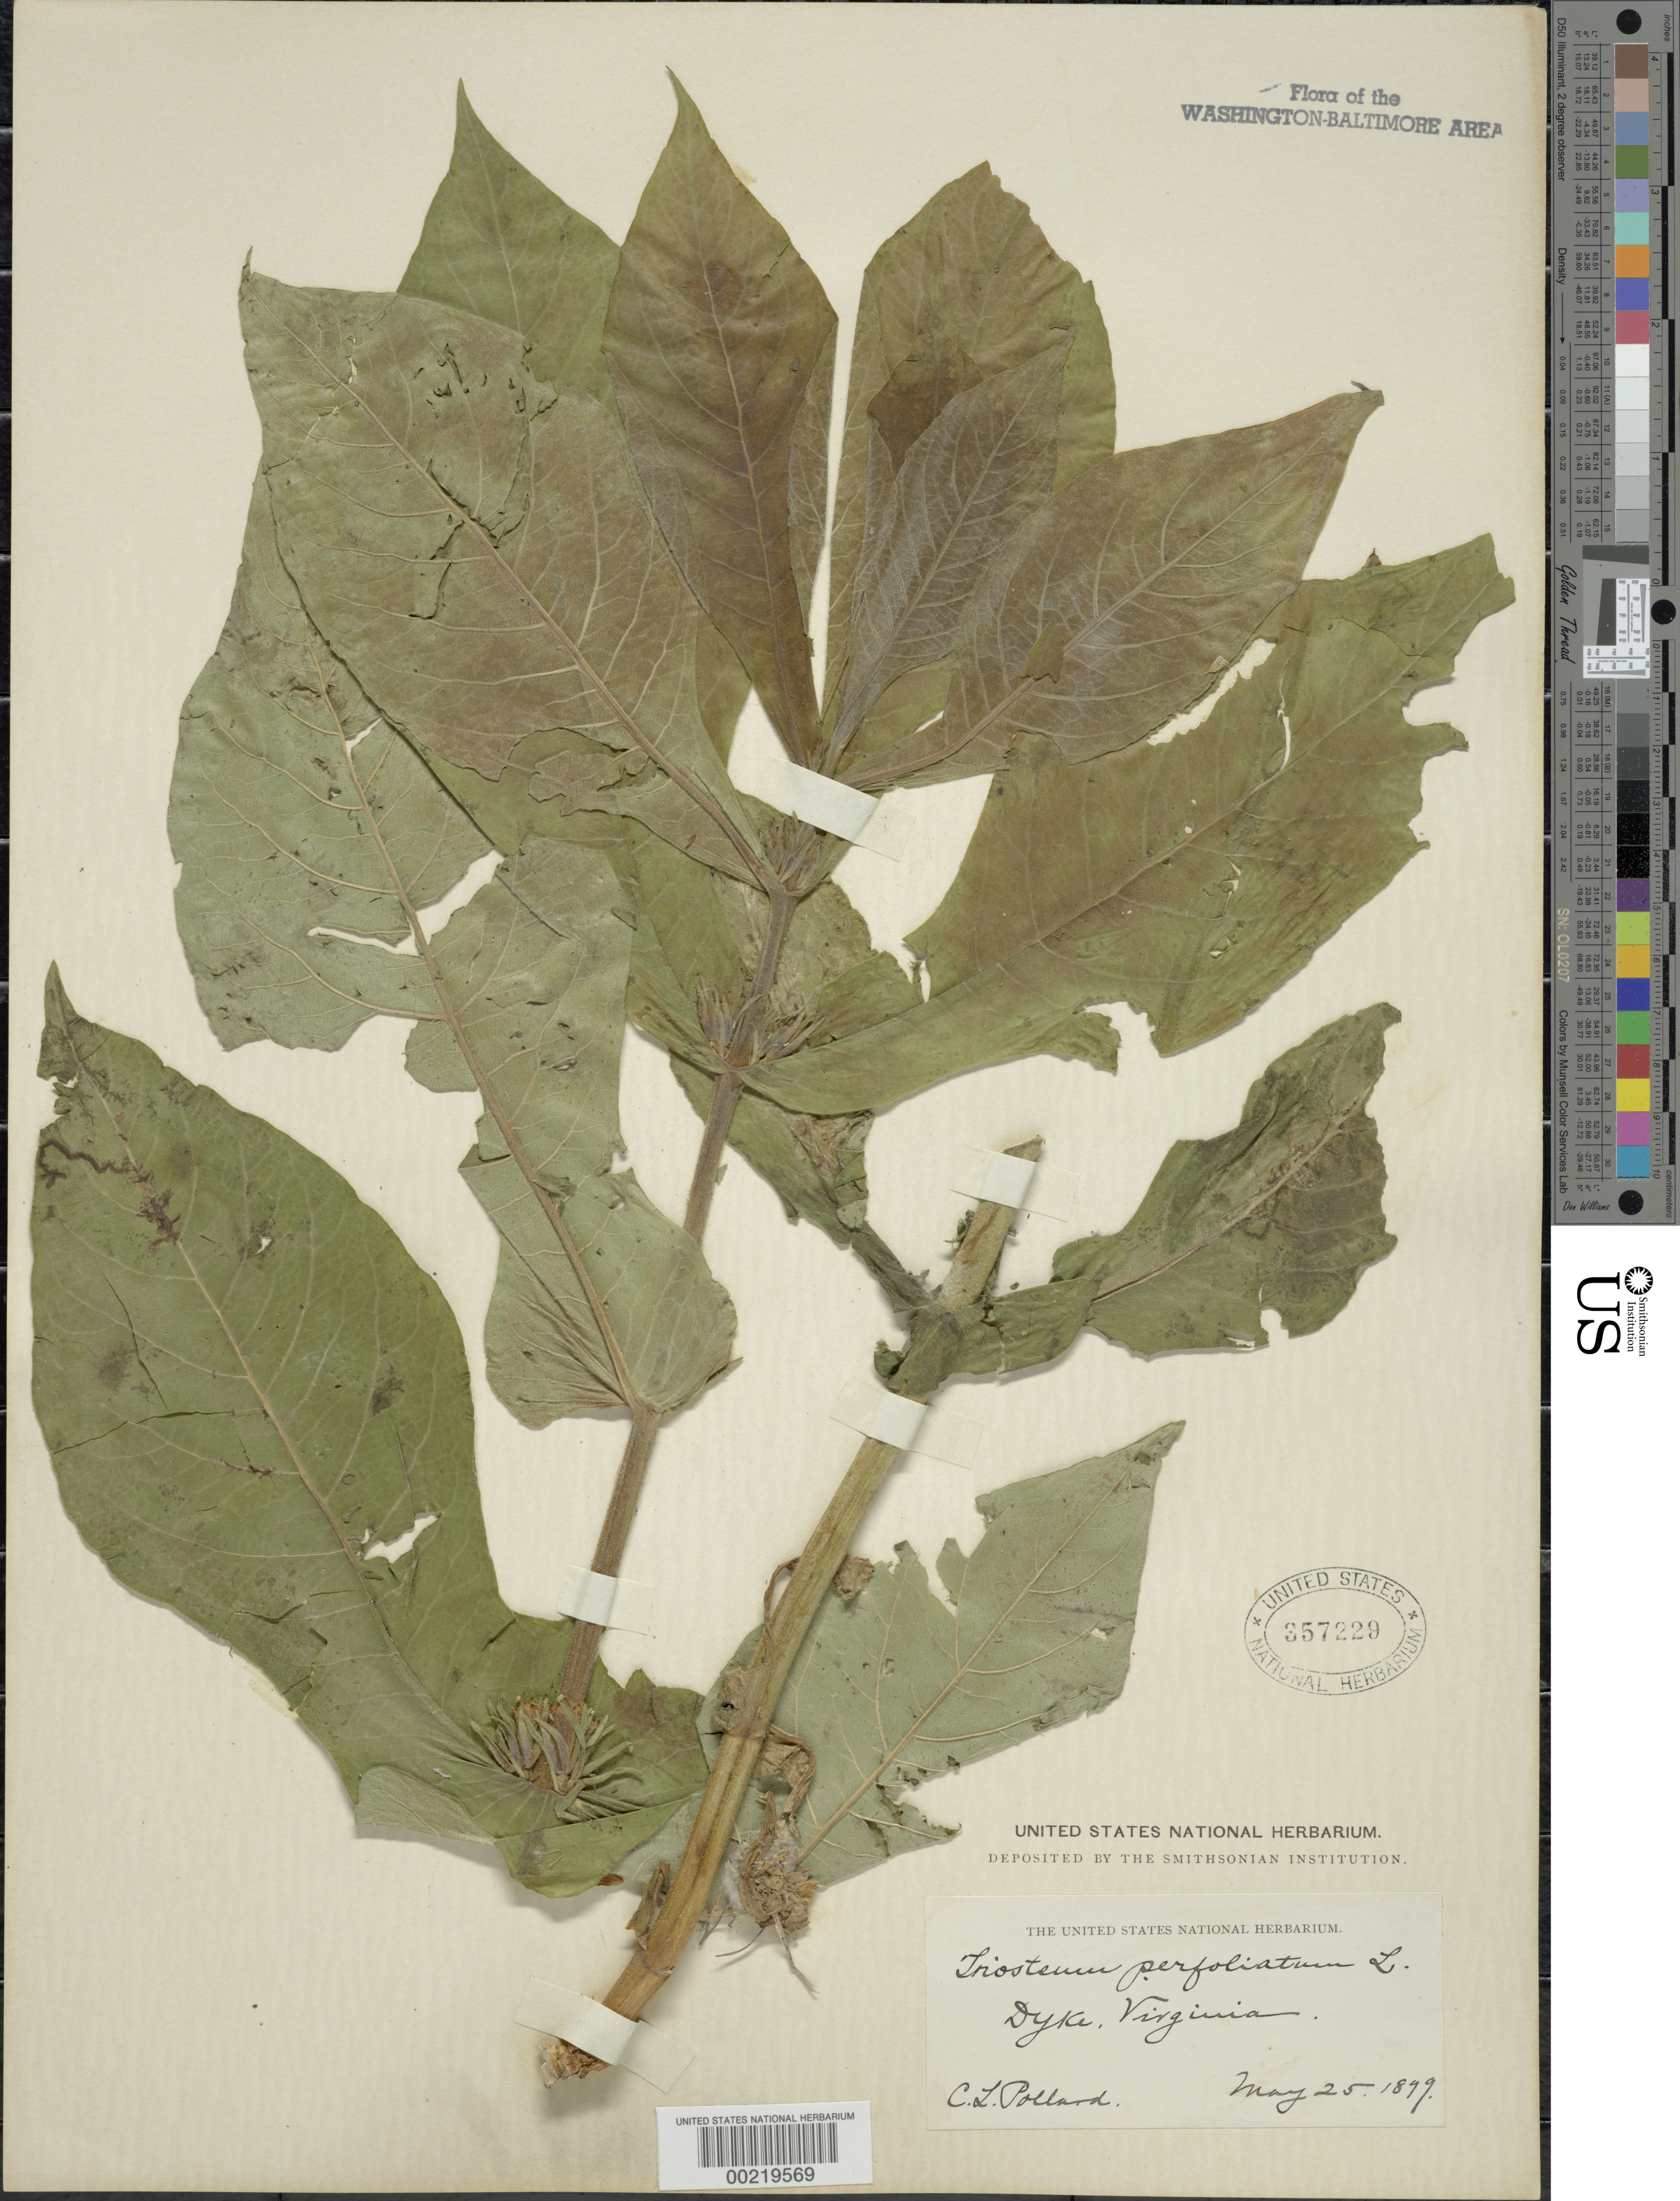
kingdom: Plantae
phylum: Tracheophyta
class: Magnoliopsida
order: Dipsacales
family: Caprifoliaceae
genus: Triosteum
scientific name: Triosteum perfoliatum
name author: L.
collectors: C. L. Pollard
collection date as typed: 25 May 1899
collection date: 1899-05-25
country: United States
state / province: Virginia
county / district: Fairfax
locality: Dyke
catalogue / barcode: US 357229